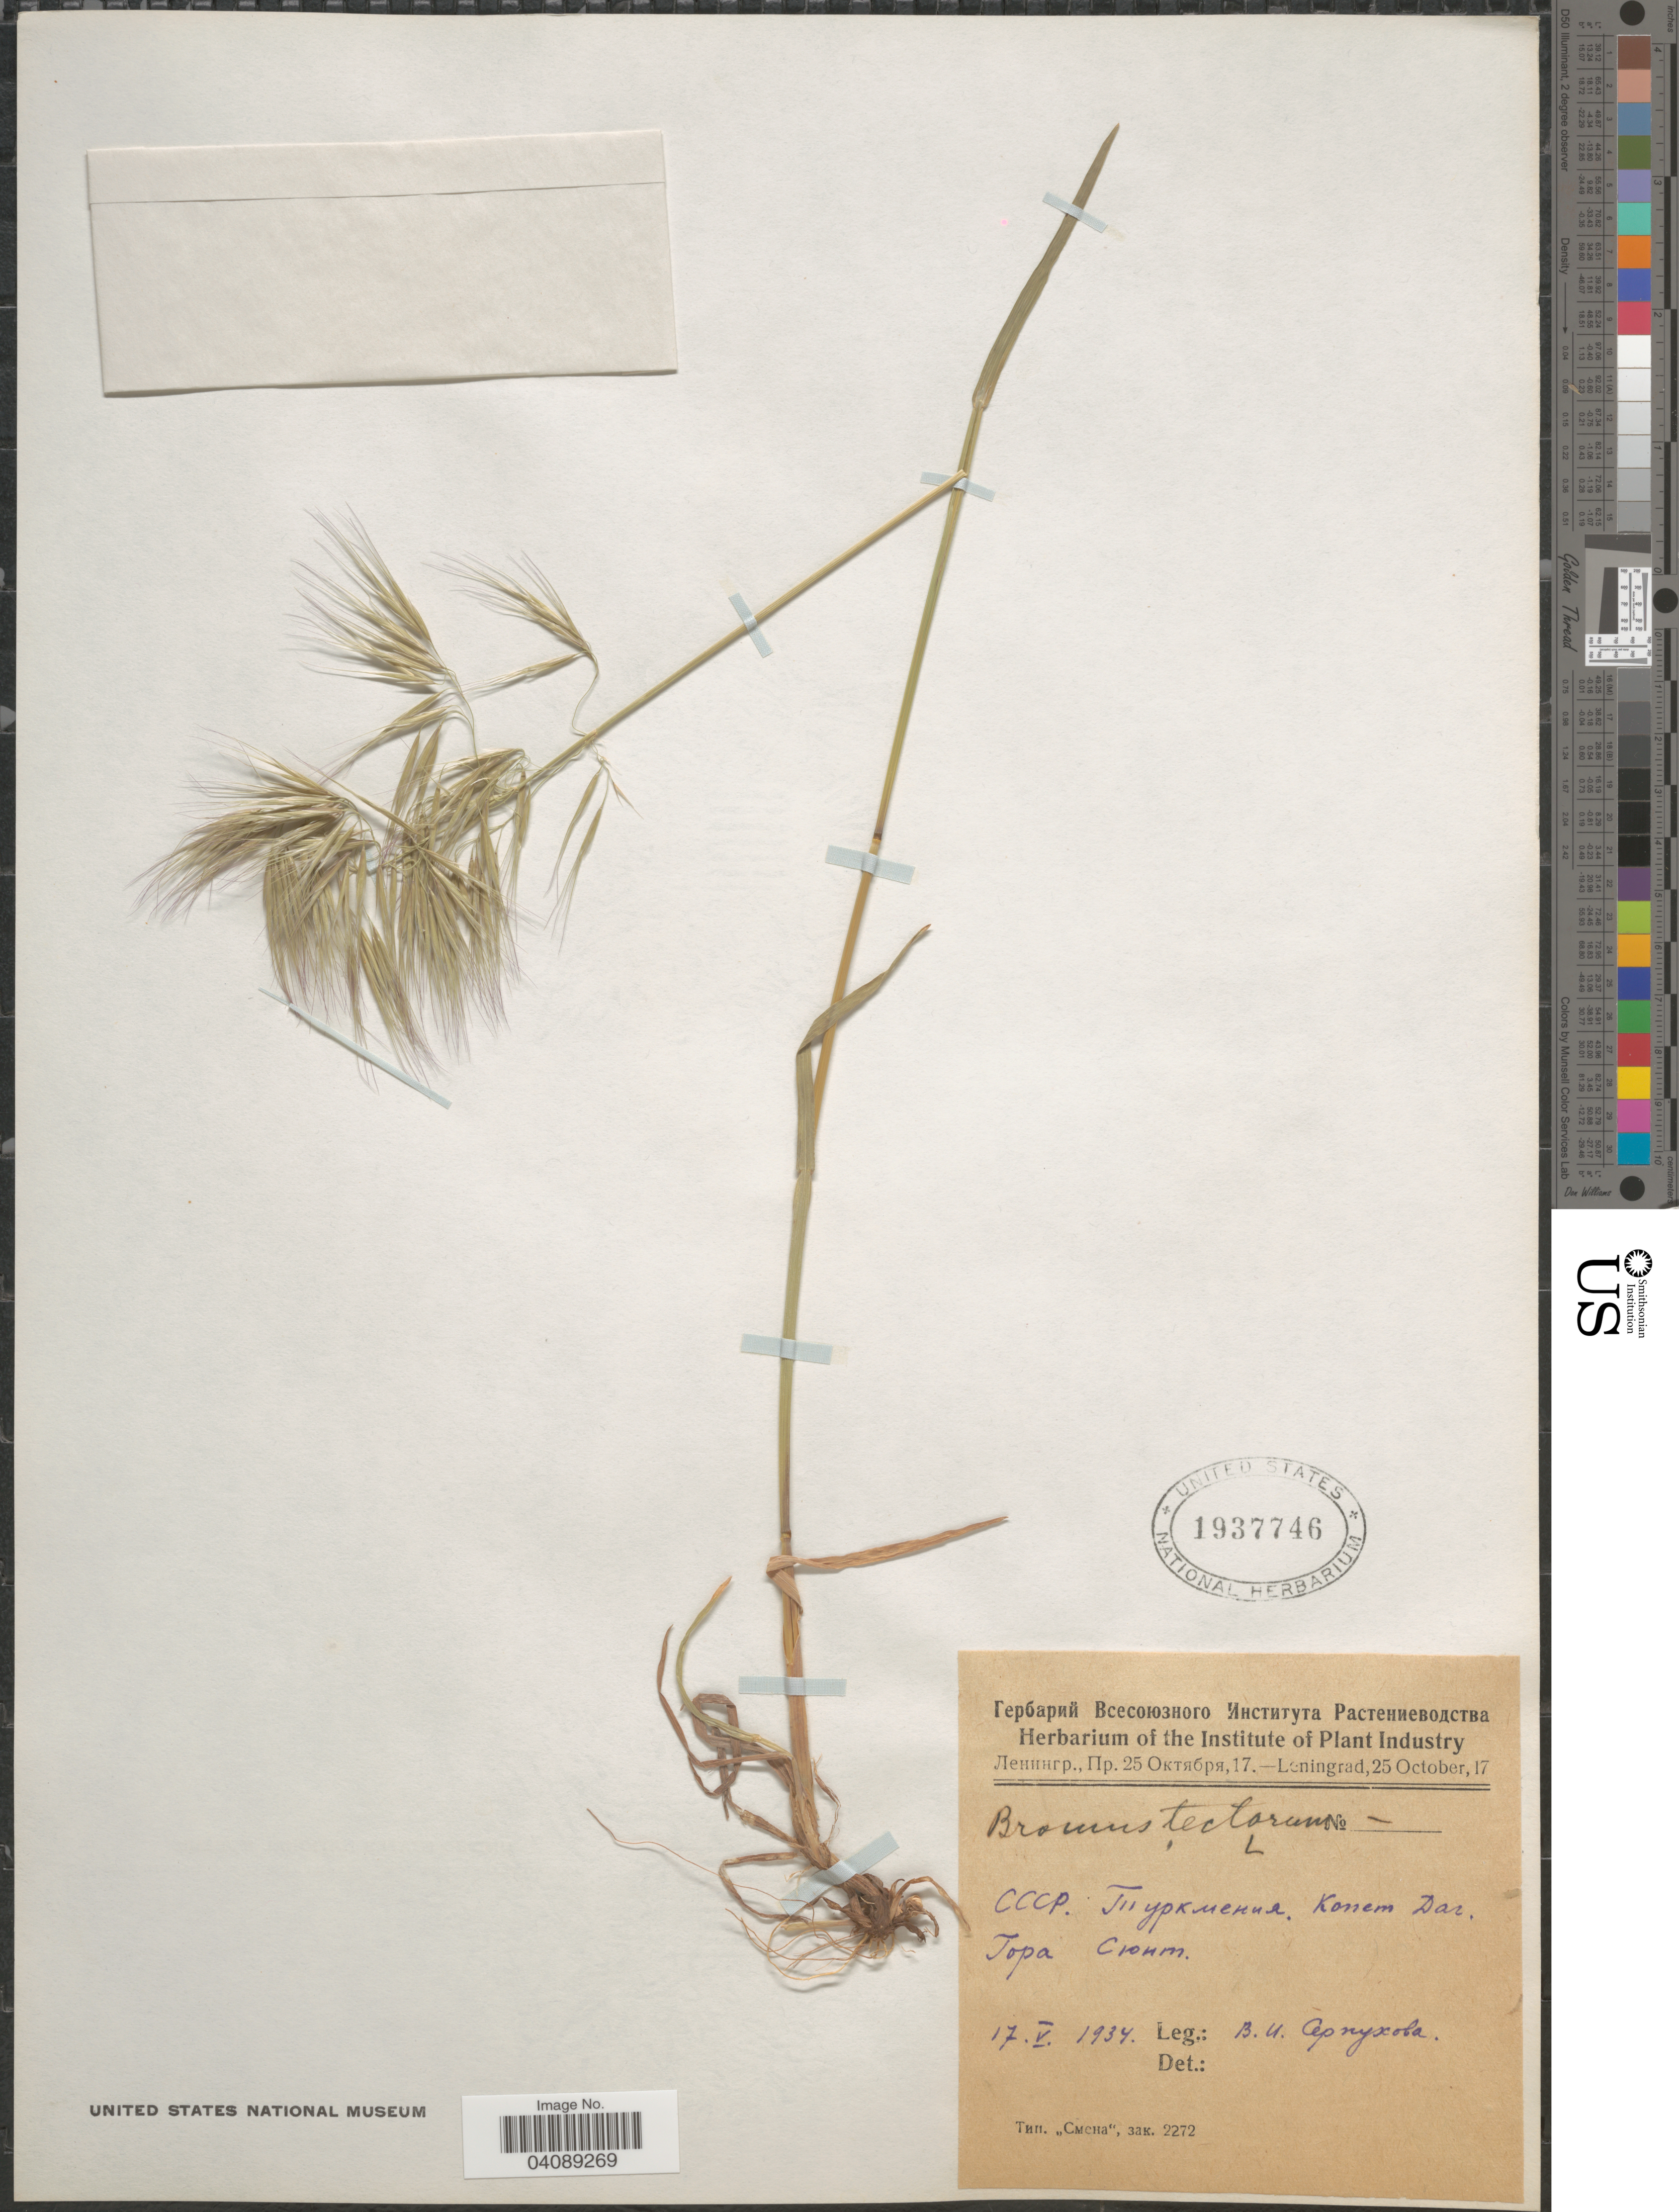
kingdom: Plantae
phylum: Tracheophyta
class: Liliopsida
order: Poales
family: Poaceae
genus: Bromus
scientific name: Bromus tectorum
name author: L.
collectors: V. Serpukhova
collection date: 1934-05-17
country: Turkmenistan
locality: Kopet Dag, Syunt Mt.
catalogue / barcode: US 1937746